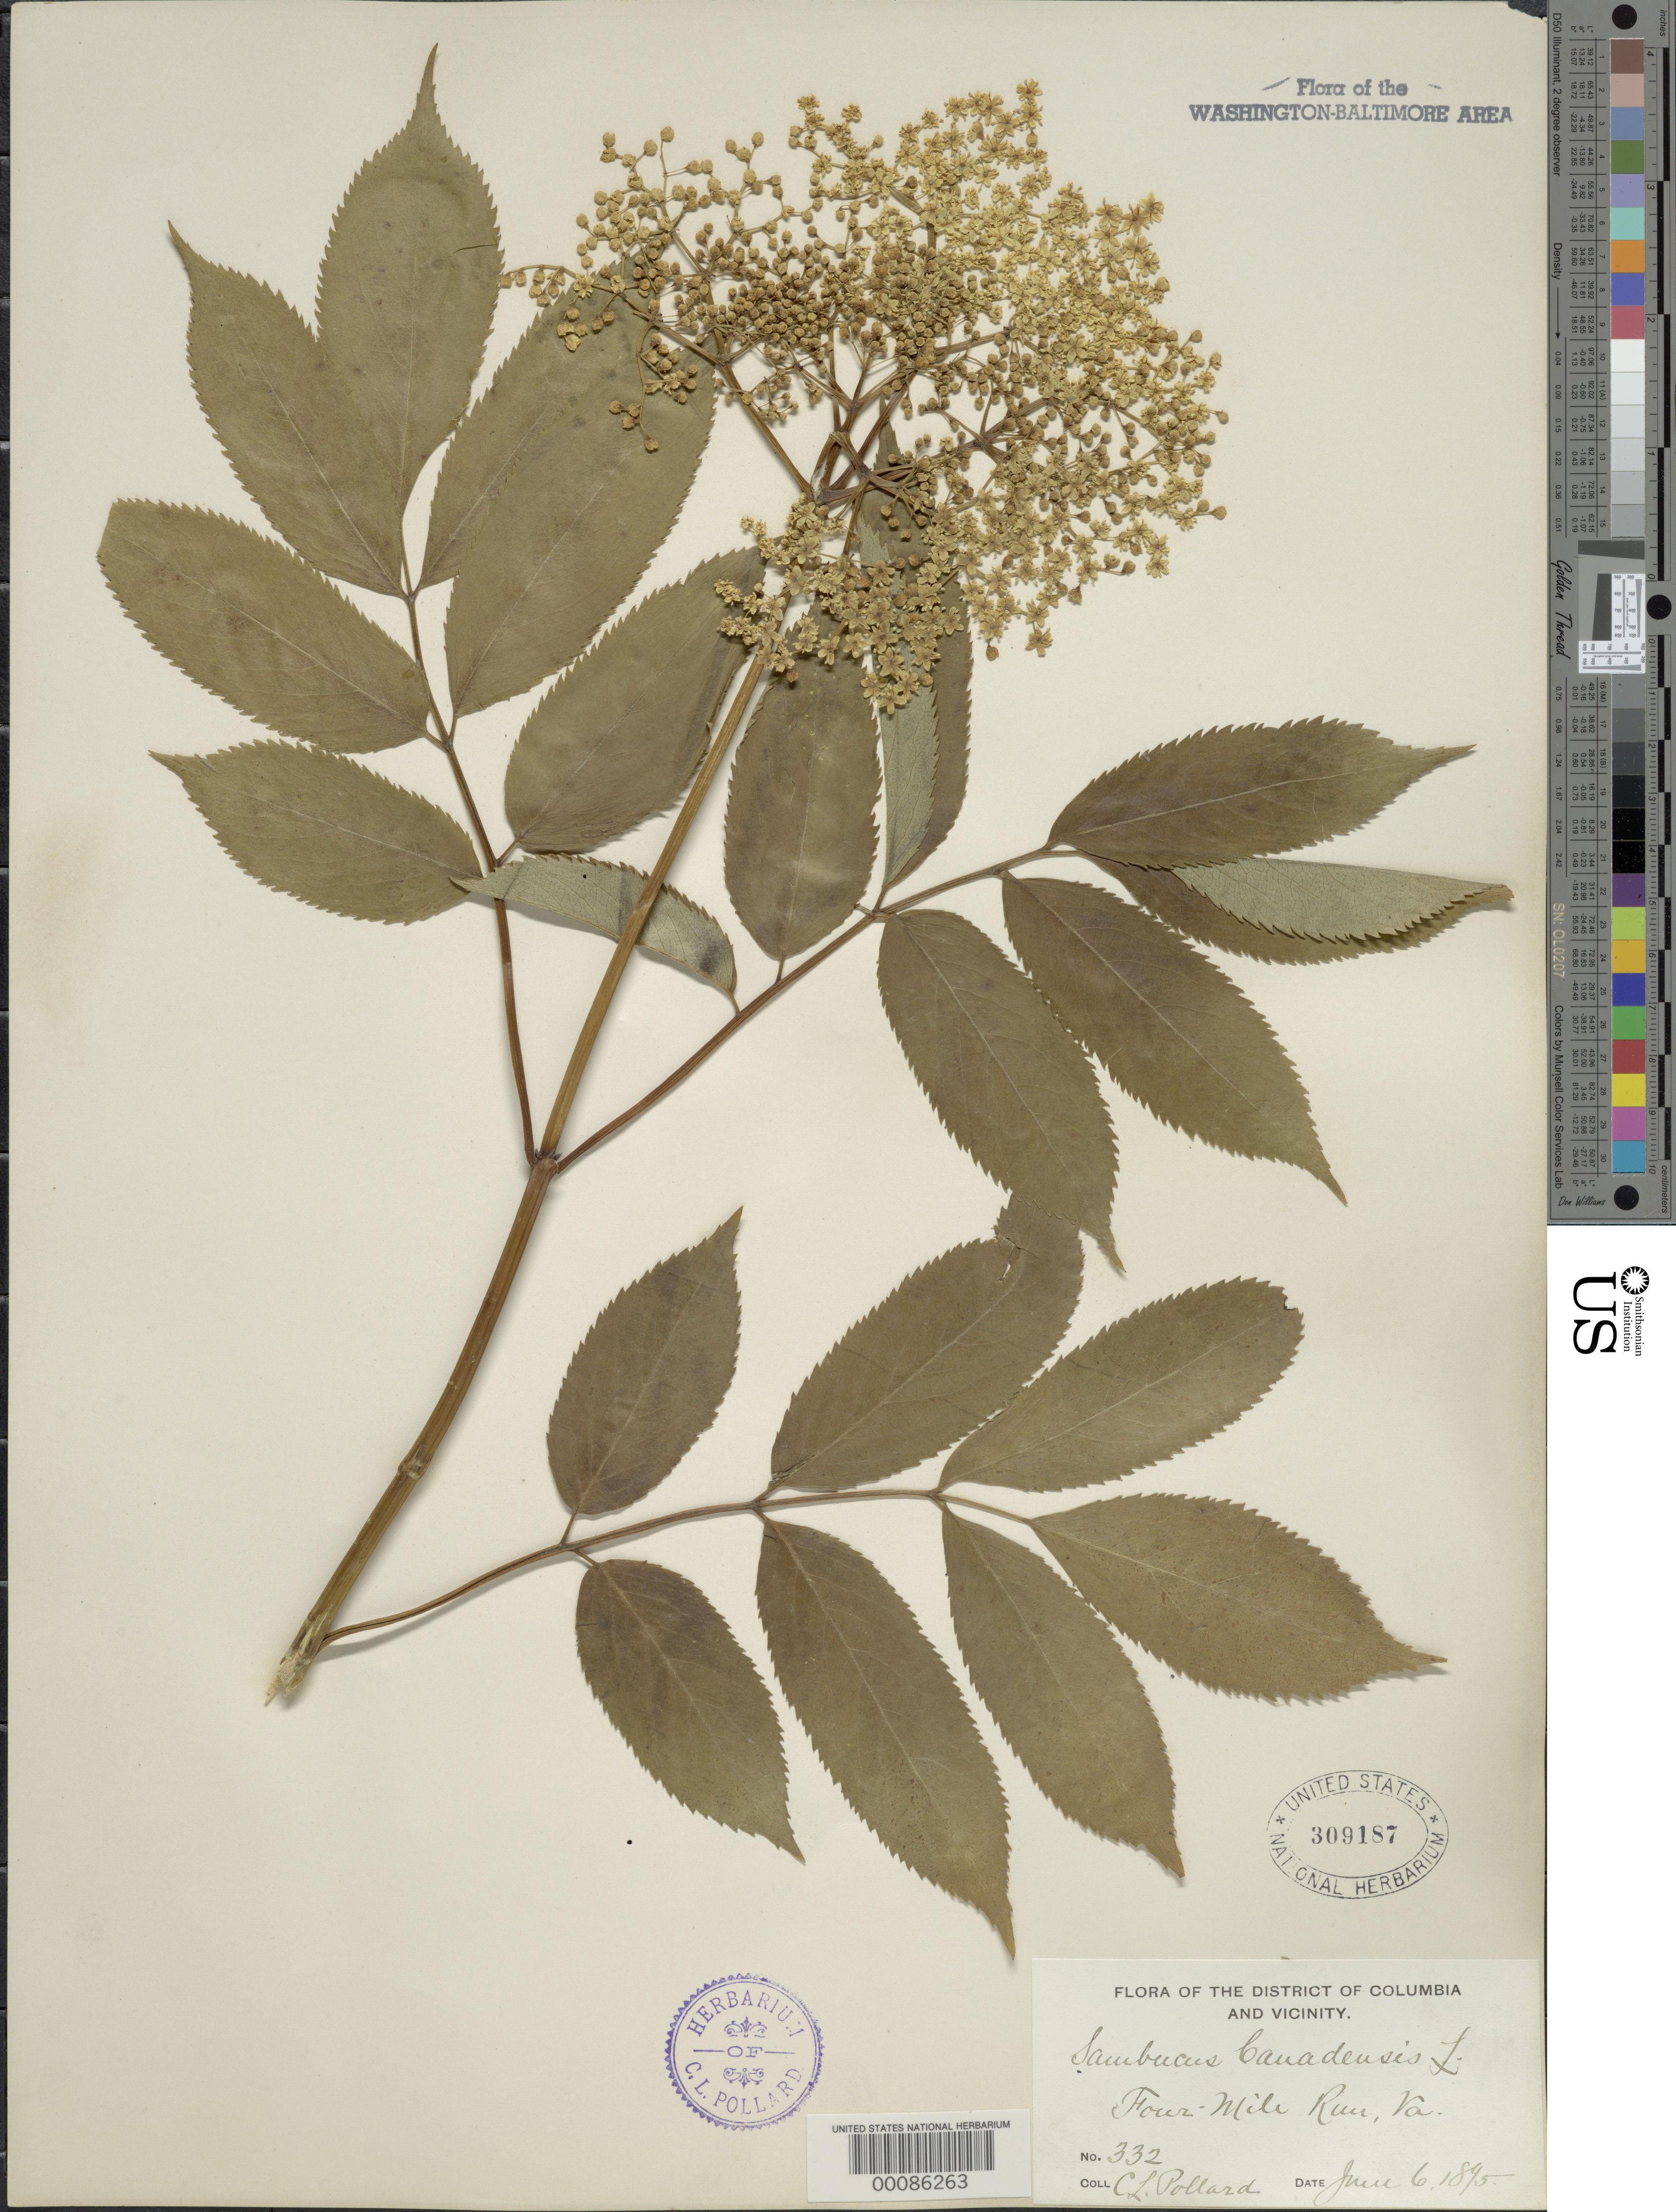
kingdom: Plantae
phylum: Tracheophyta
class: Magnoliopsida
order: Dipsacales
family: Viburnaceae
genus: Sambucus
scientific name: Sambucus canadensis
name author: L.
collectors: C. L. Pollard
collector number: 332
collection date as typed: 06 Jun 1895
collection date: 1895-06-06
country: United States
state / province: Virginia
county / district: Arlington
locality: Four Mile Run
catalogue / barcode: US 309187